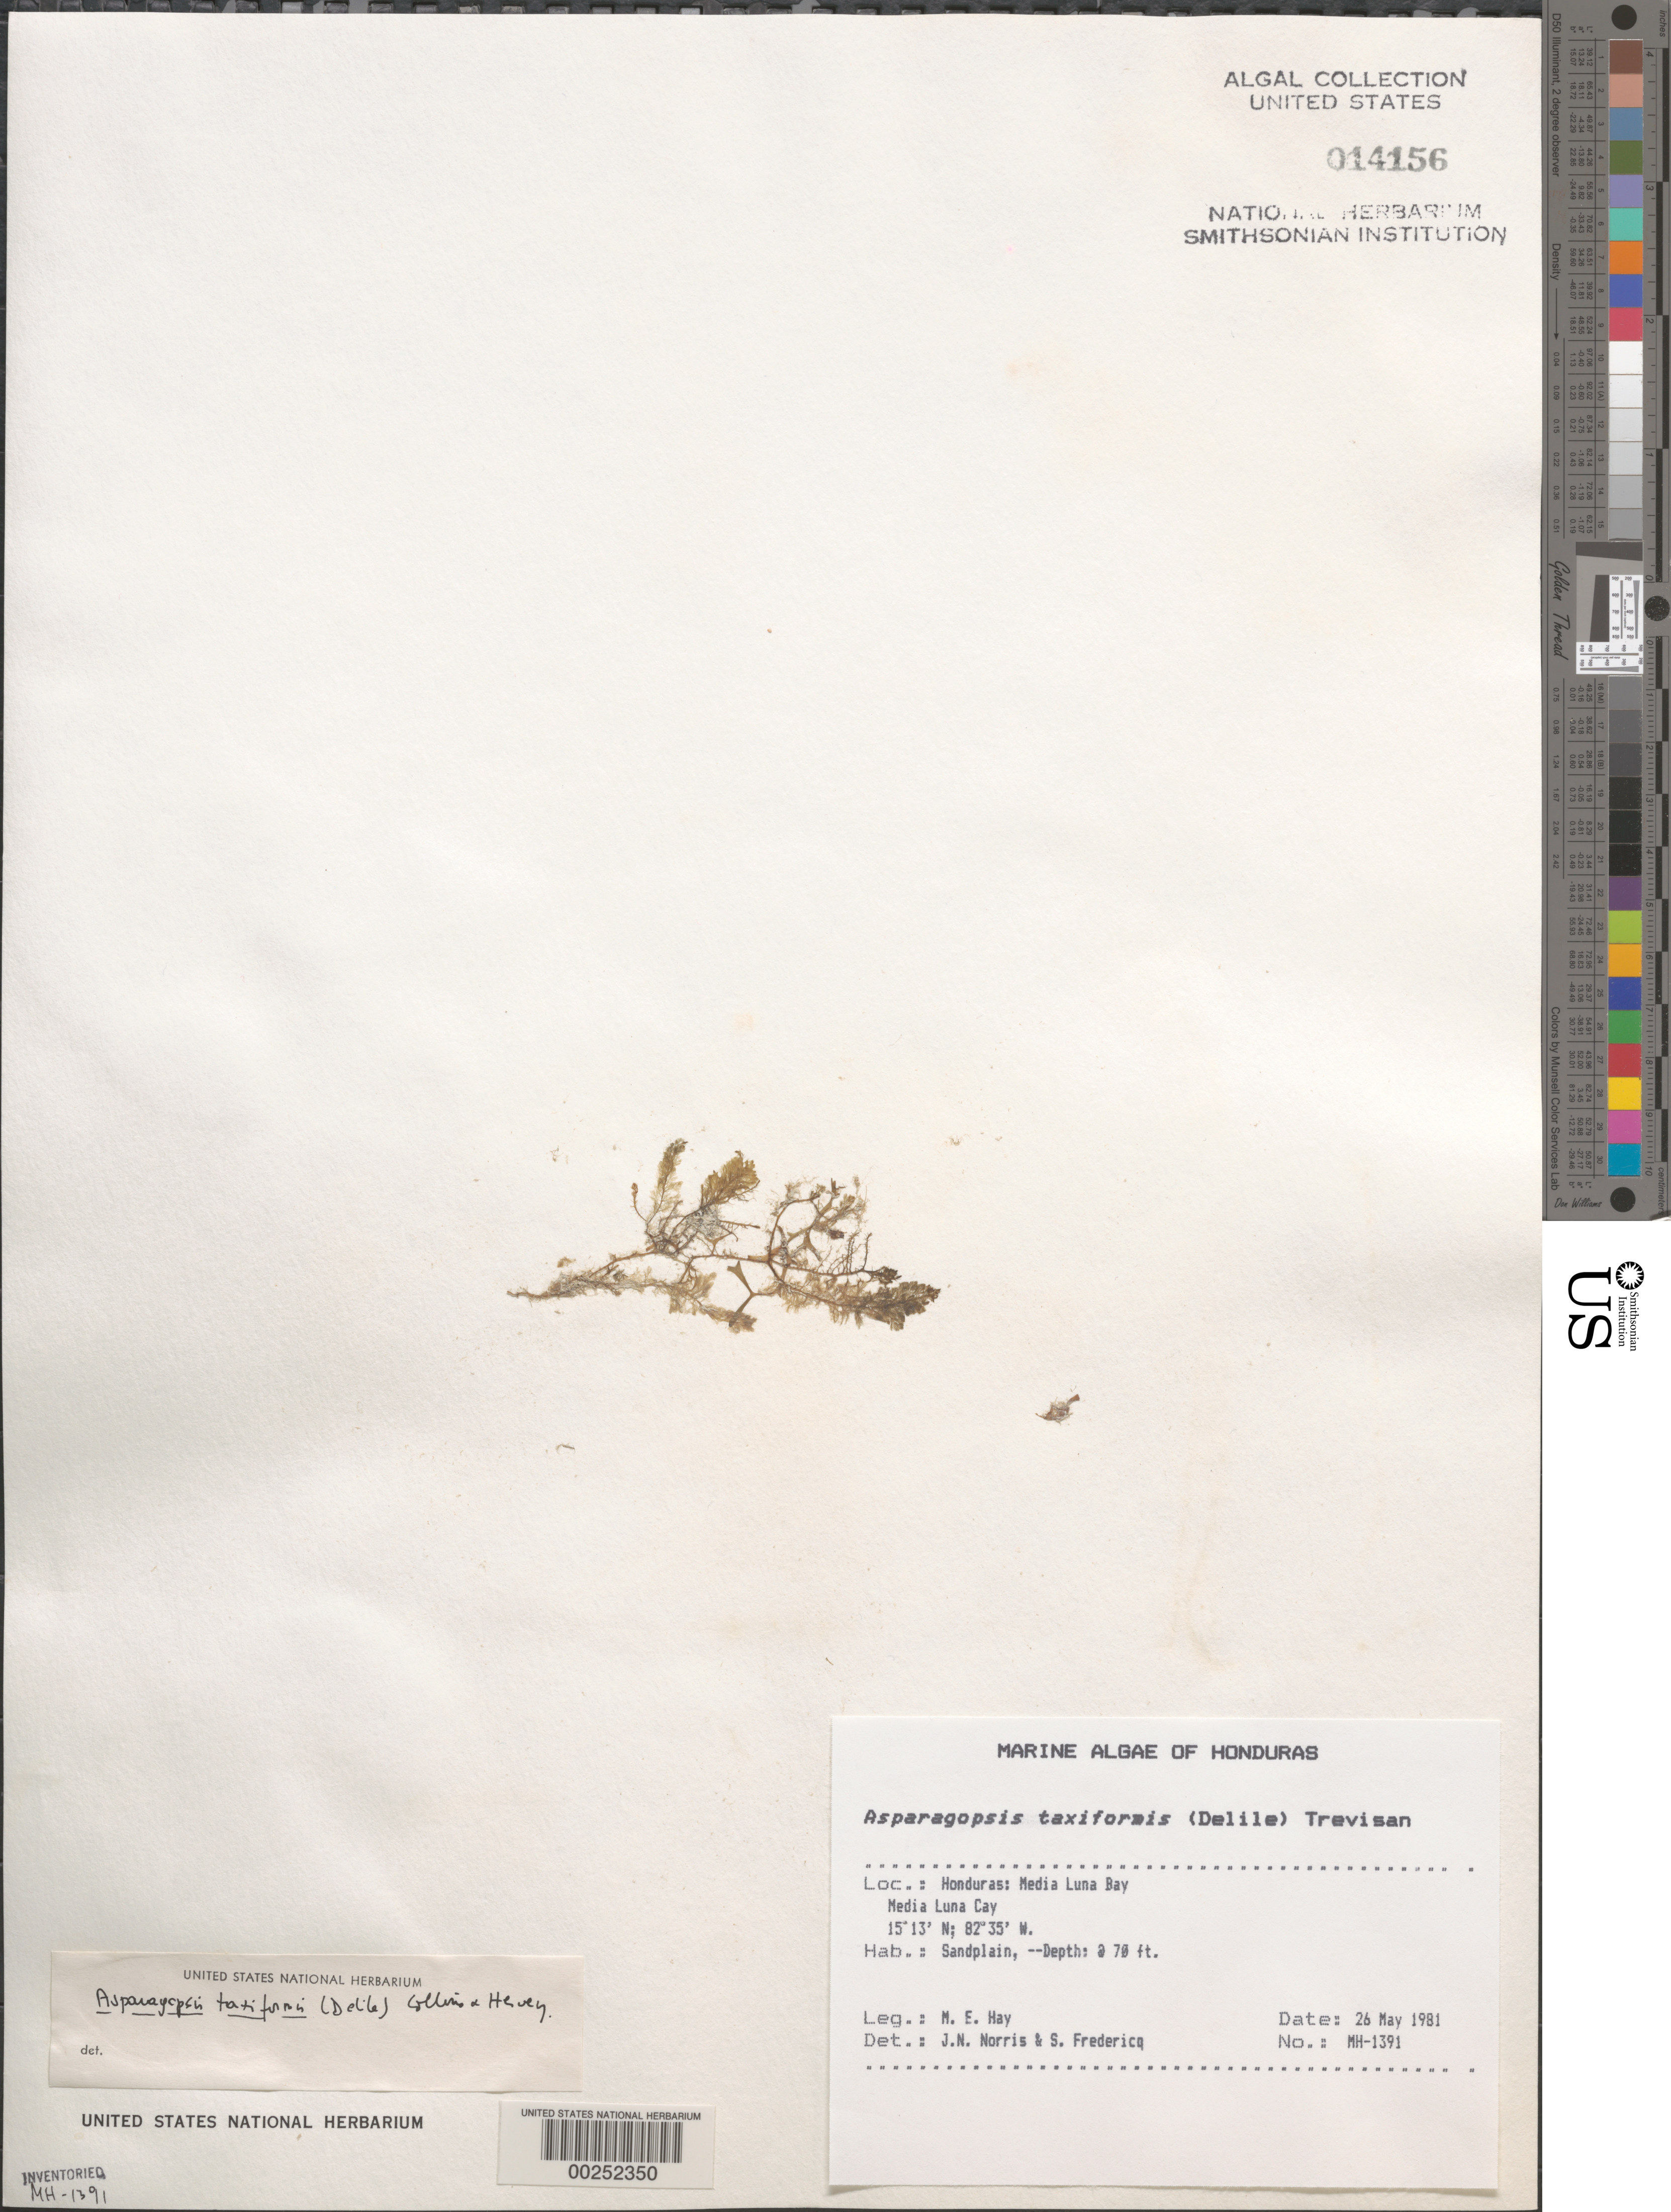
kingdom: Plantae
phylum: Rhodophyta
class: Florideophyceae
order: Bonnemaisoniales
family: Bonnemaisoniaceae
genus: Asparagopsis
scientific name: Asparagopsis taxiformis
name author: (Delile) Trevis.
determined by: Norris, J. N.; Fredericq, S.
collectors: M. E. Hay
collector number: MEH-1391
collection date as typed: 26 May 1981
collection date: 1981-05-26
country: Honduras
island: Media Luna Cay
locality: Media Luna Bay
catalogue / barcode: US 14156